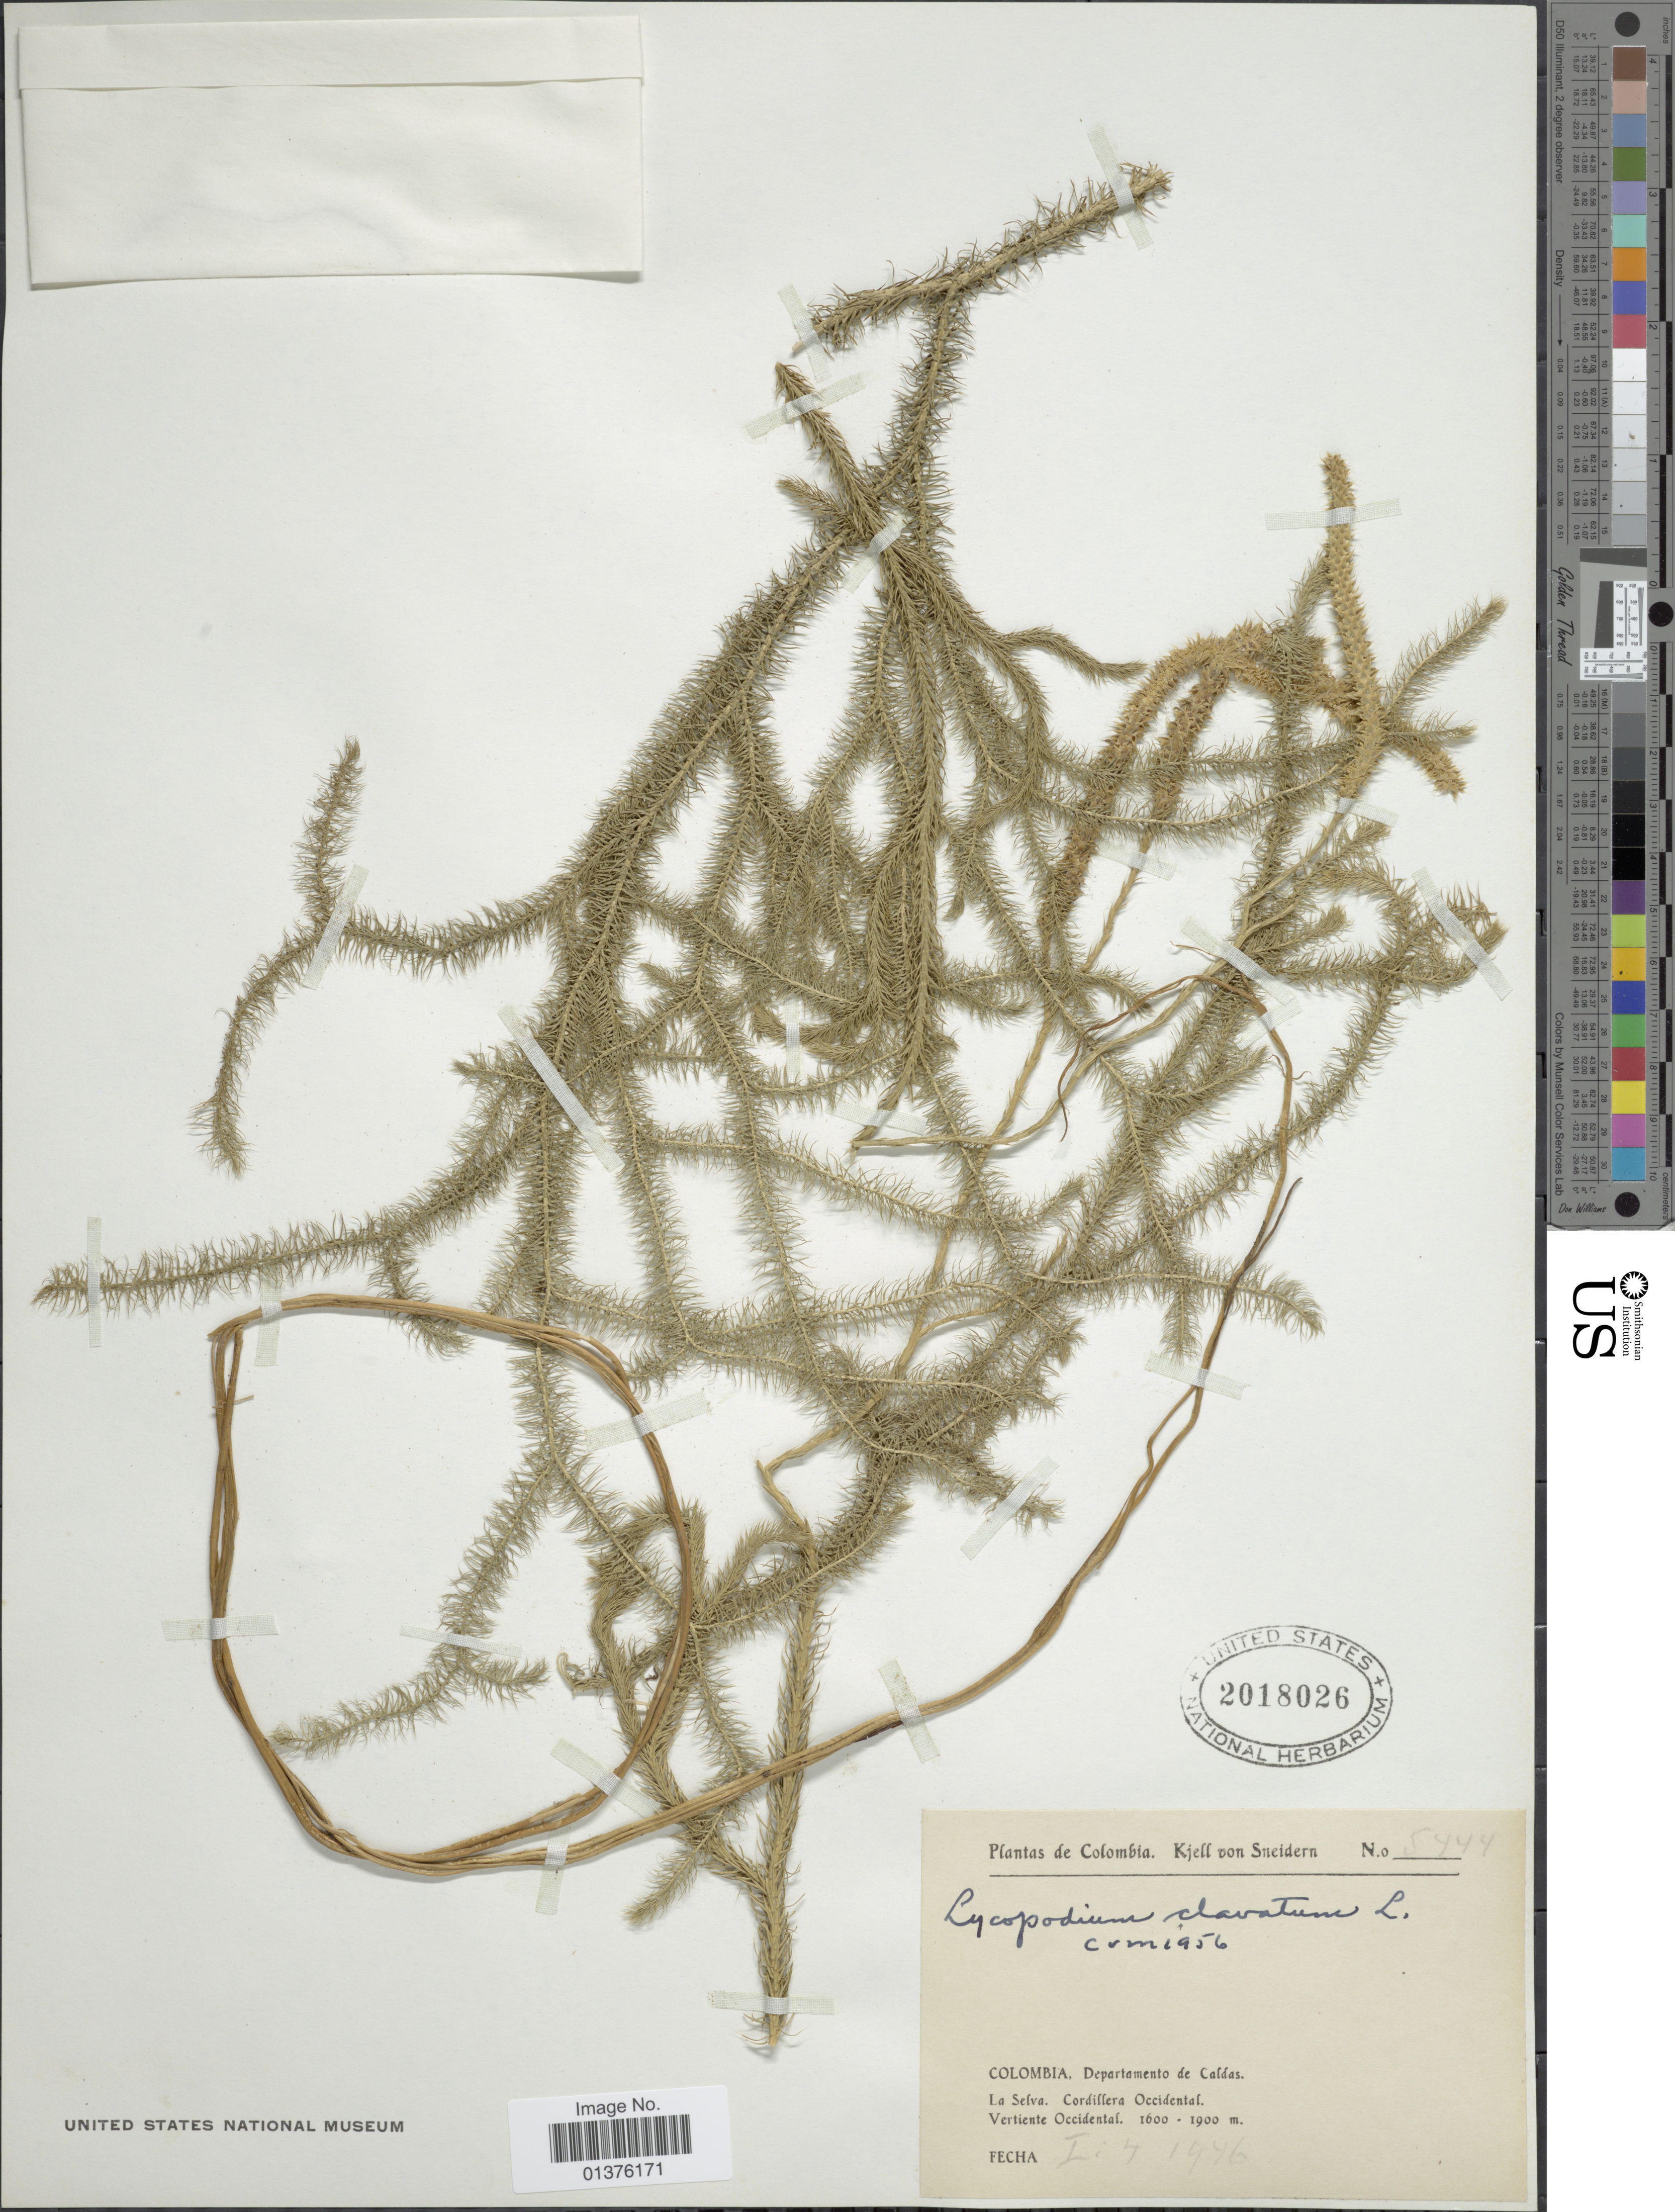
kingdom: Plantae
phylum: Tracheophyta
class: Lycopodiopsida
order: Lycopodiales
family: Lycopodiaceae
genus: Lycopodium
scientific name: Lycopodium clavatum subsp. clavatum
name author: L.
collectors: K. von Sneidern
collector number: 5444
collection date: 1946-01-04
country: Colombia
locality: Departamento de Caldas, La Selva, Cordillera occidental, Vertiente Occidental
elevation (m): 1600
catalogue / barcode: US 2018026